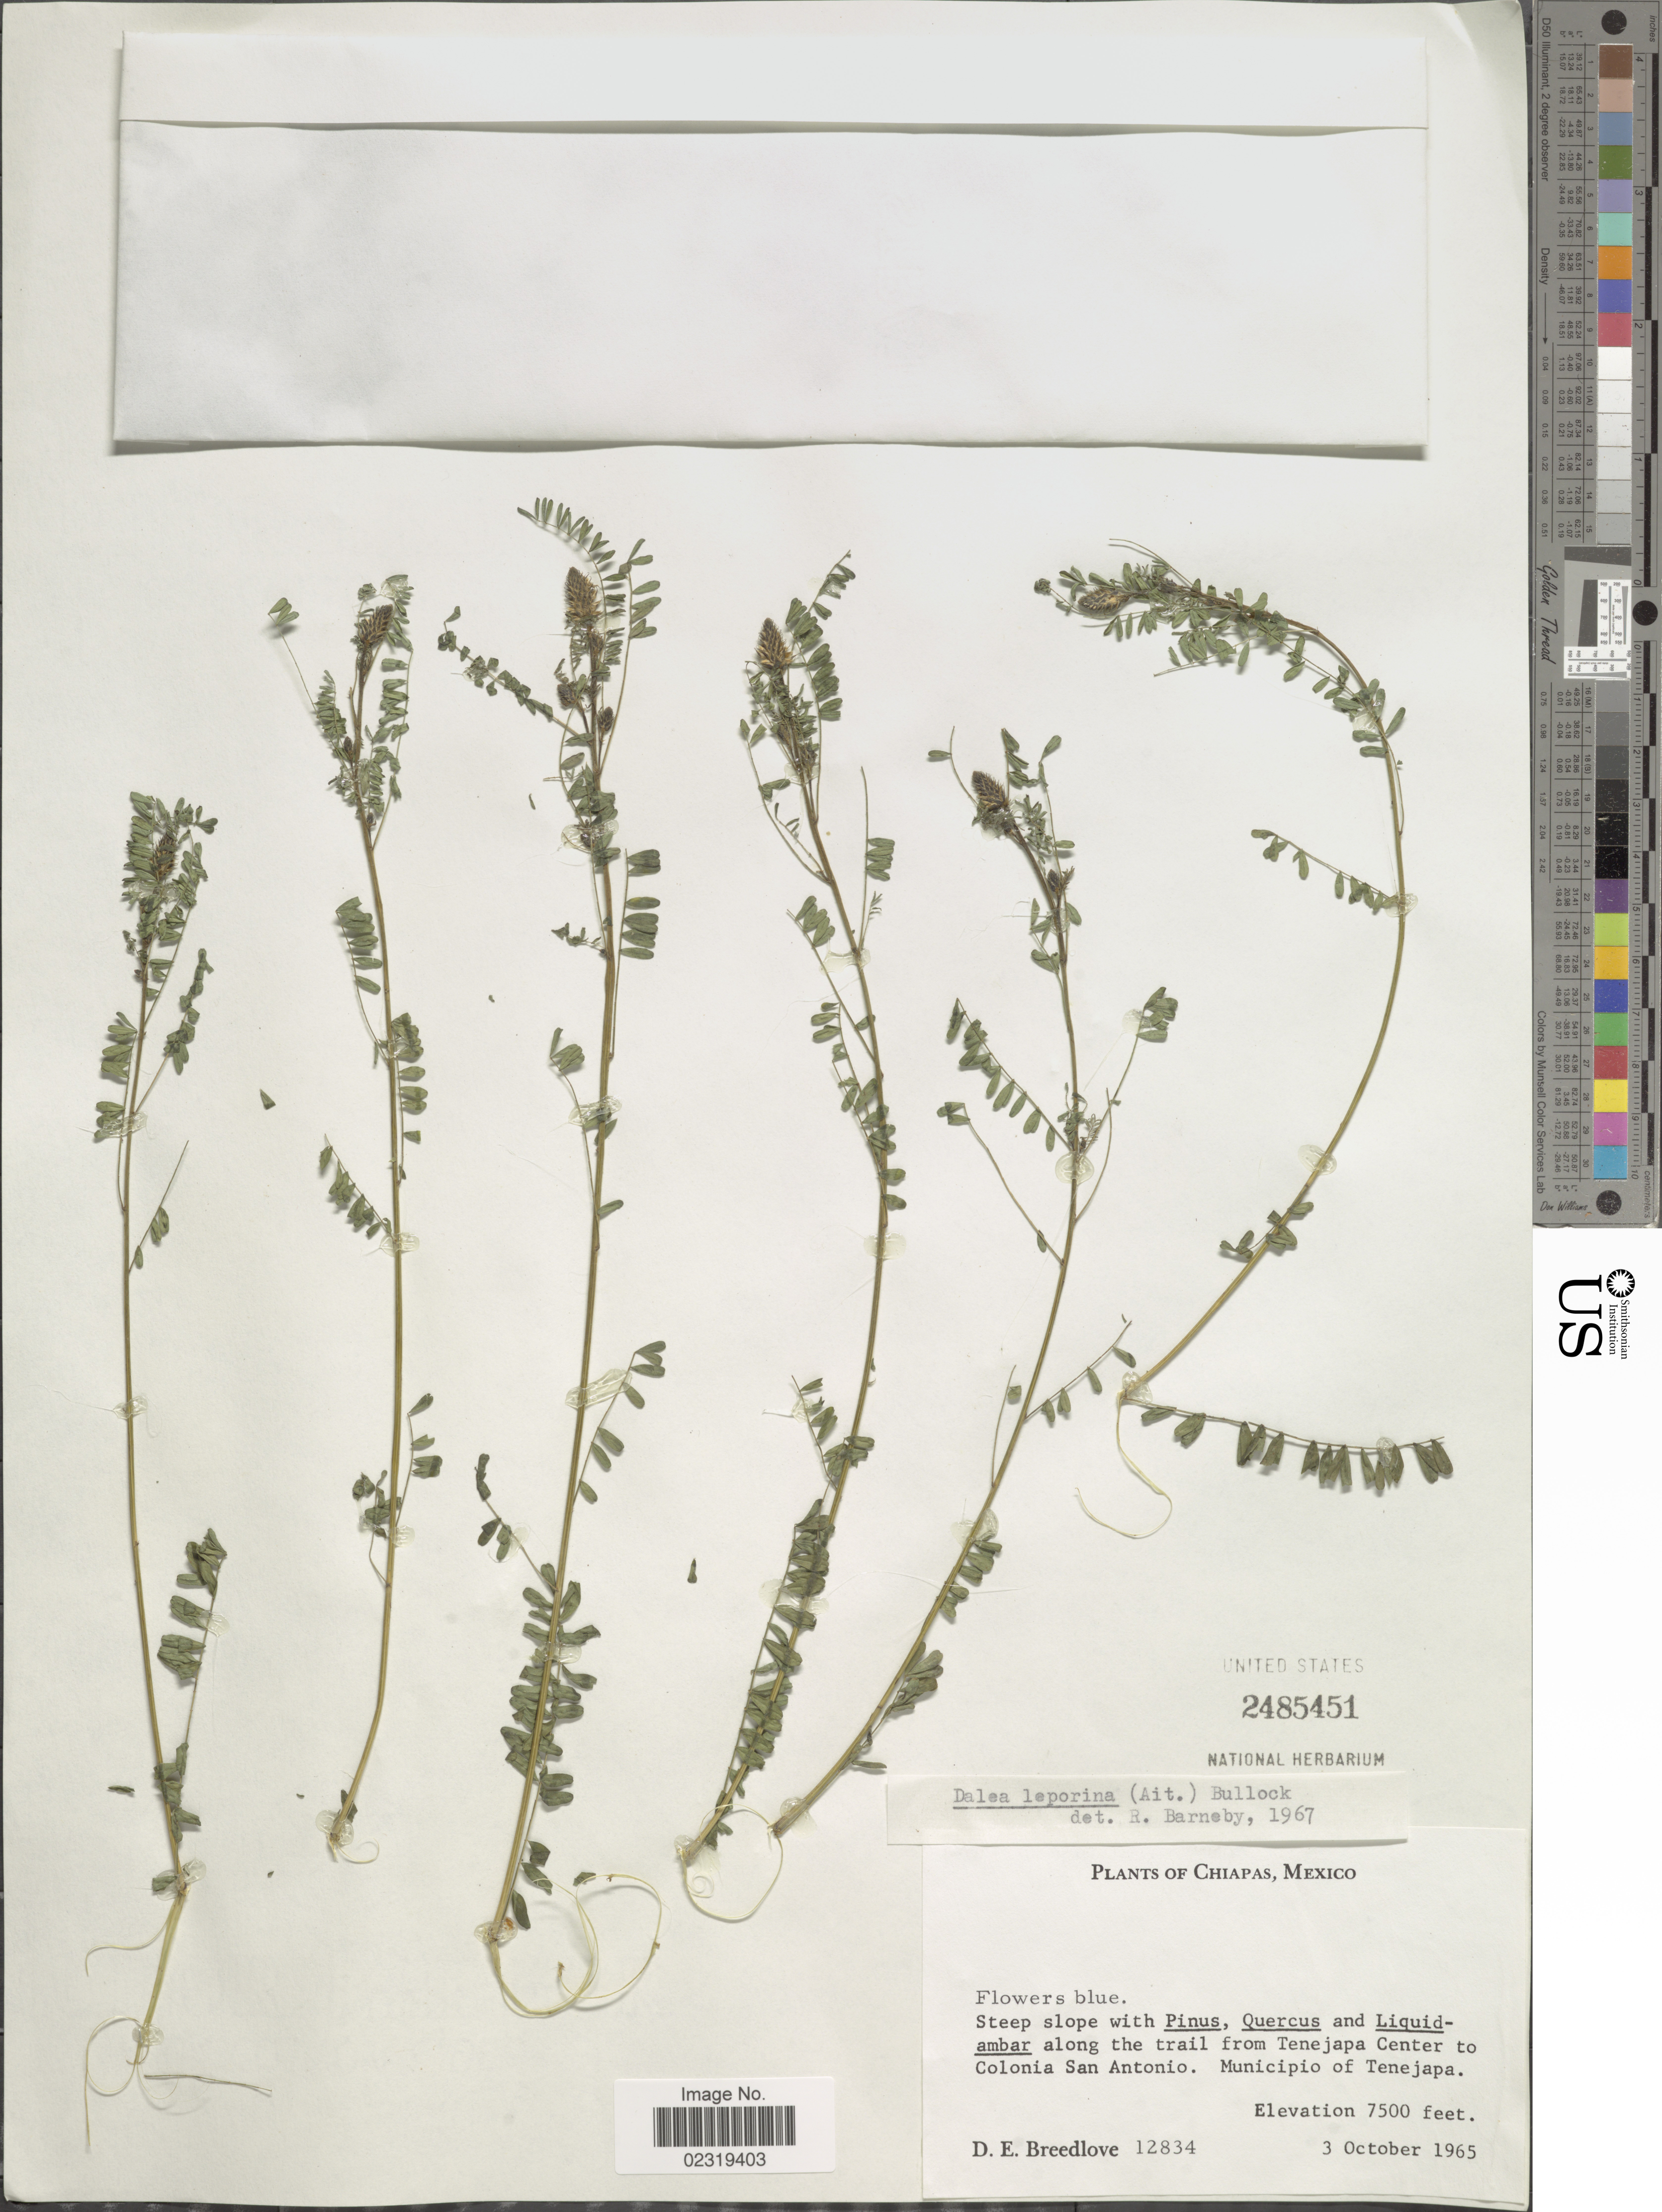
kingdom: Plantae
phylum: Tracheophyta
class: Magnoliopsida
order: Fabales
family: Fabaceae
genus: Dalea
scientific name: Dalea leporina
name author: (Aiton) Bullock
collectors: D. E. Breedlove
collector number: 12834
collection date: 1965-10-03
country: Mexico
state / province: Chiapas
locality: Steep slope with Pinus, Quercus and Liquidambar along the trail from Tenejapa Center to Colonia San Antonio. Municipio of Tenejapa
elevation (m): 2286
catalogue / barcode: US 2485451